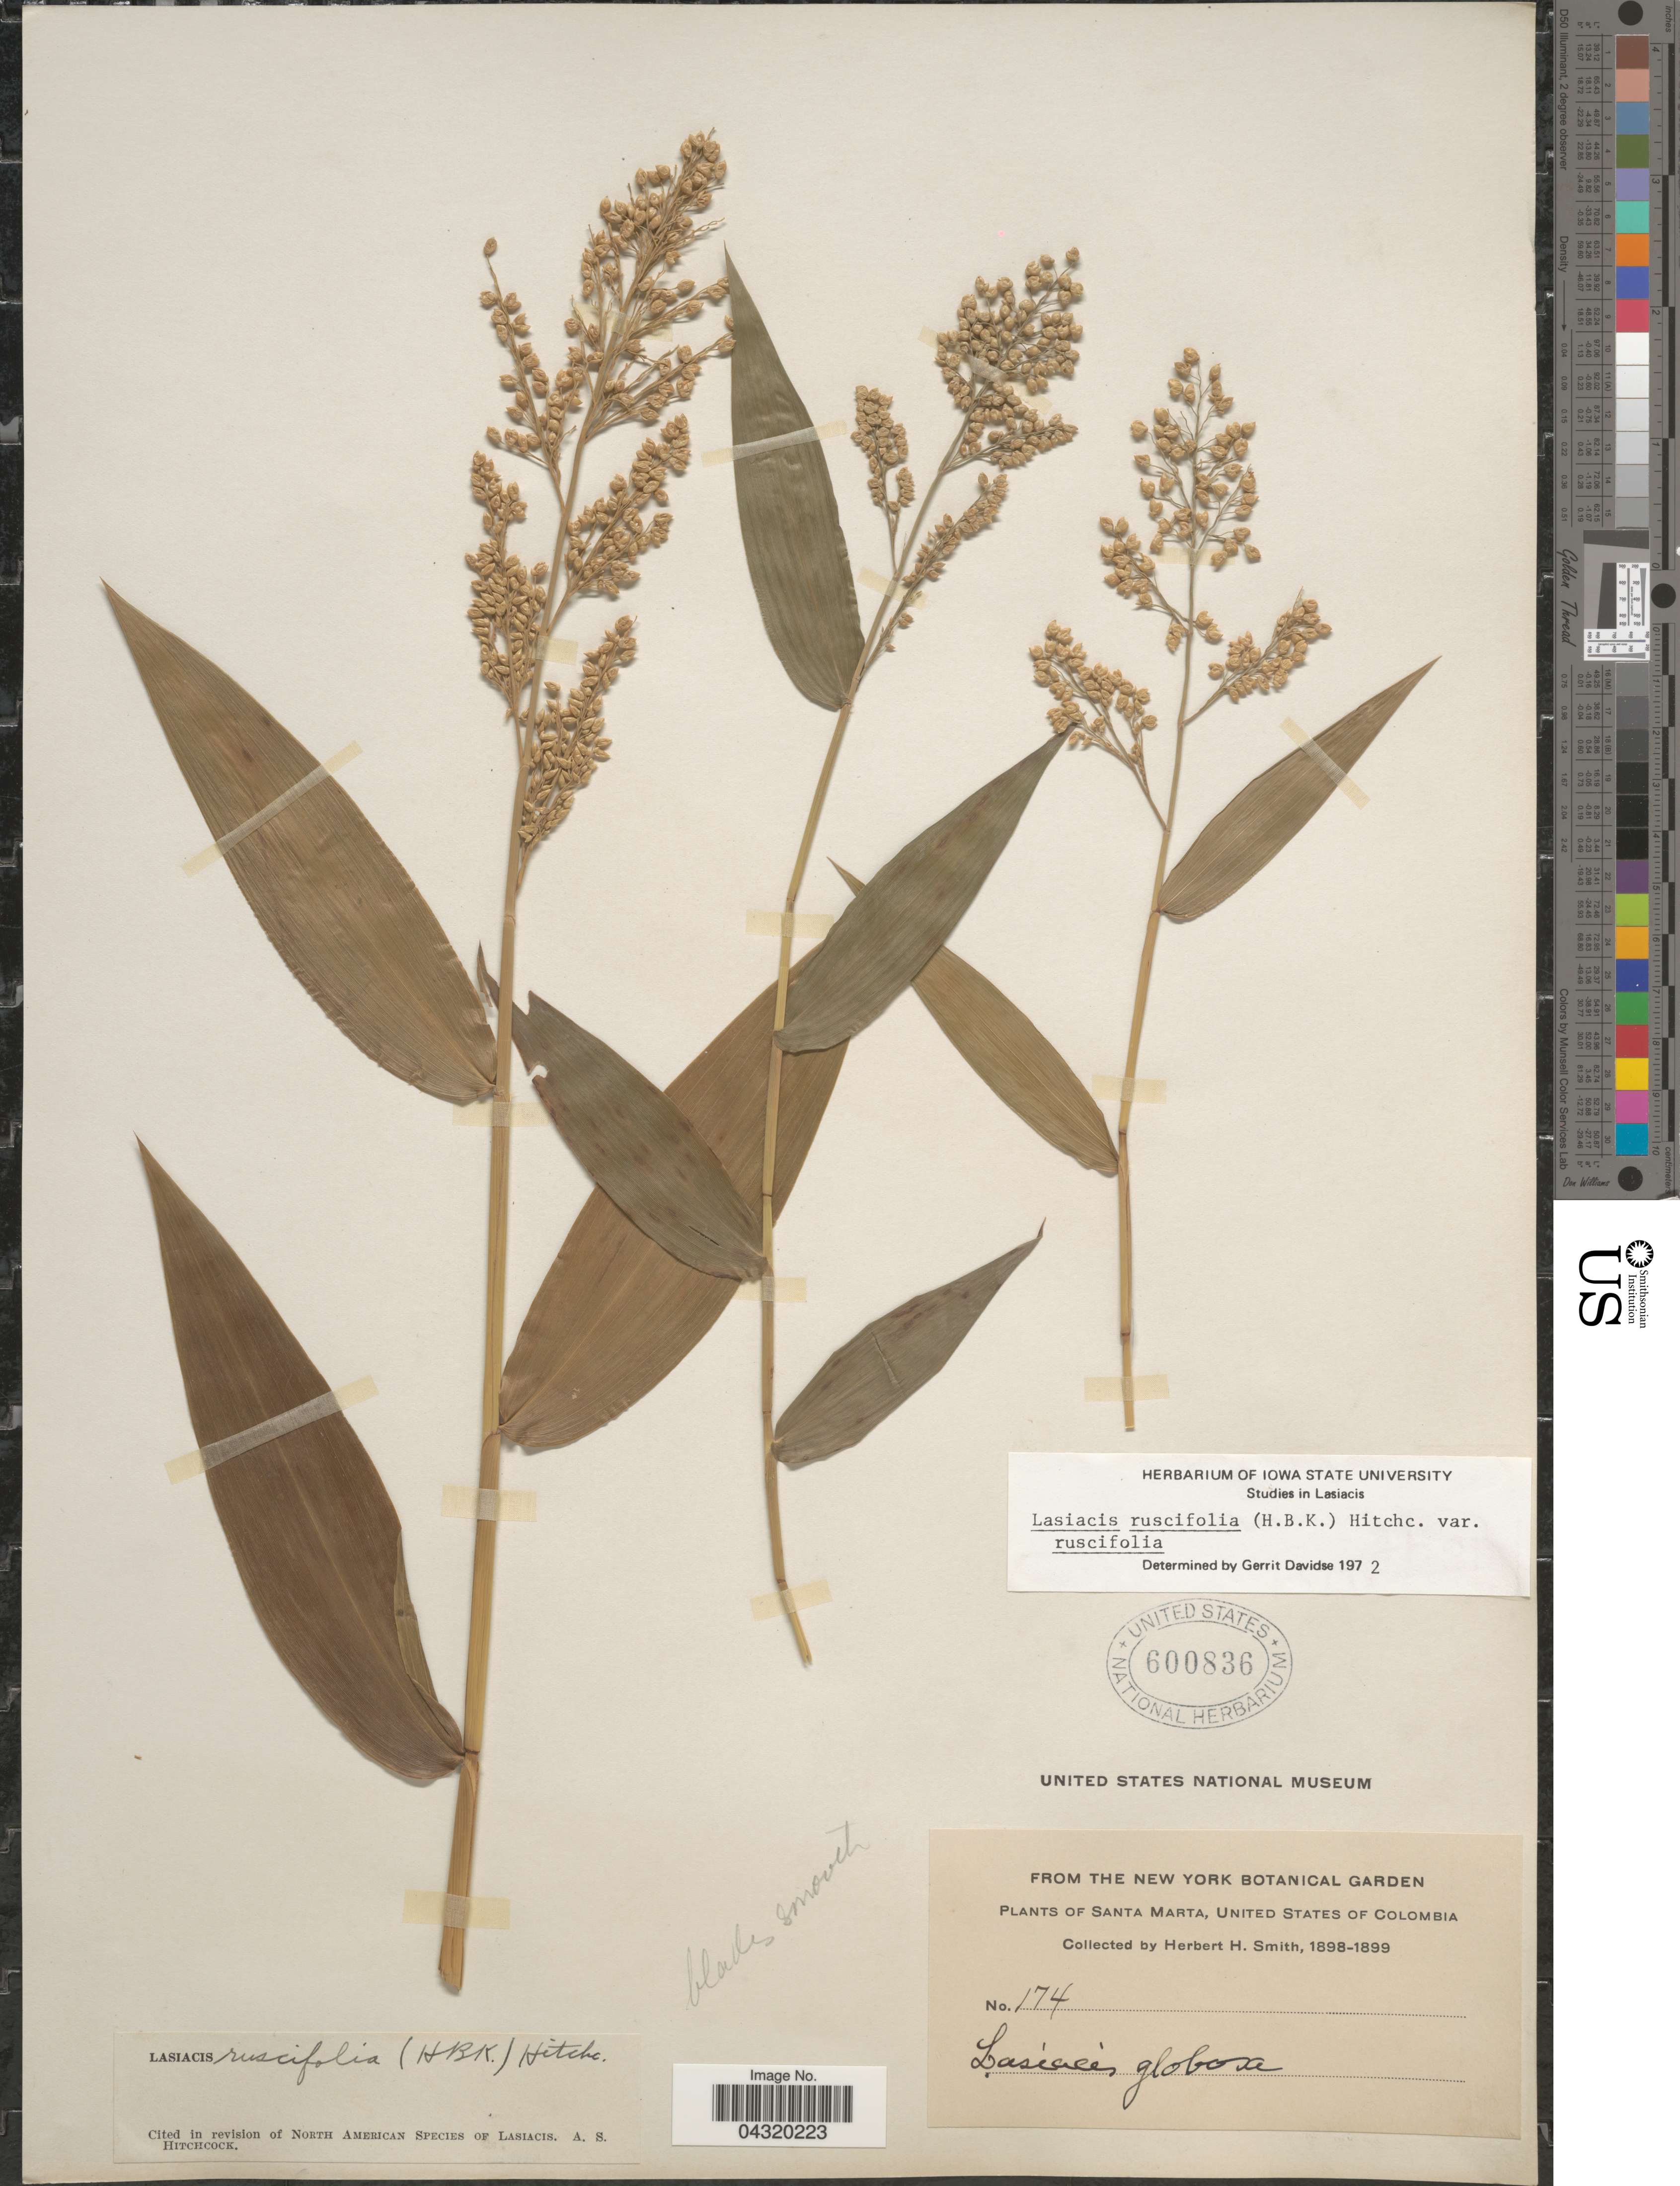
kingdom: Plantae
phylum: Tracheophyta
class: Liliopsida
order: Poales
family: Poaceae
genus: Lasiacis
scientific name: Lasiacis ruscifolia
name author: (Kunth) Hitchc.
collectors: Herbert H. Smith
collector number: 174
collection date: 1898/1899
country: Colombia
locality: Santa Marta, United States of Colombia.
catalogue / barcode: US 600836